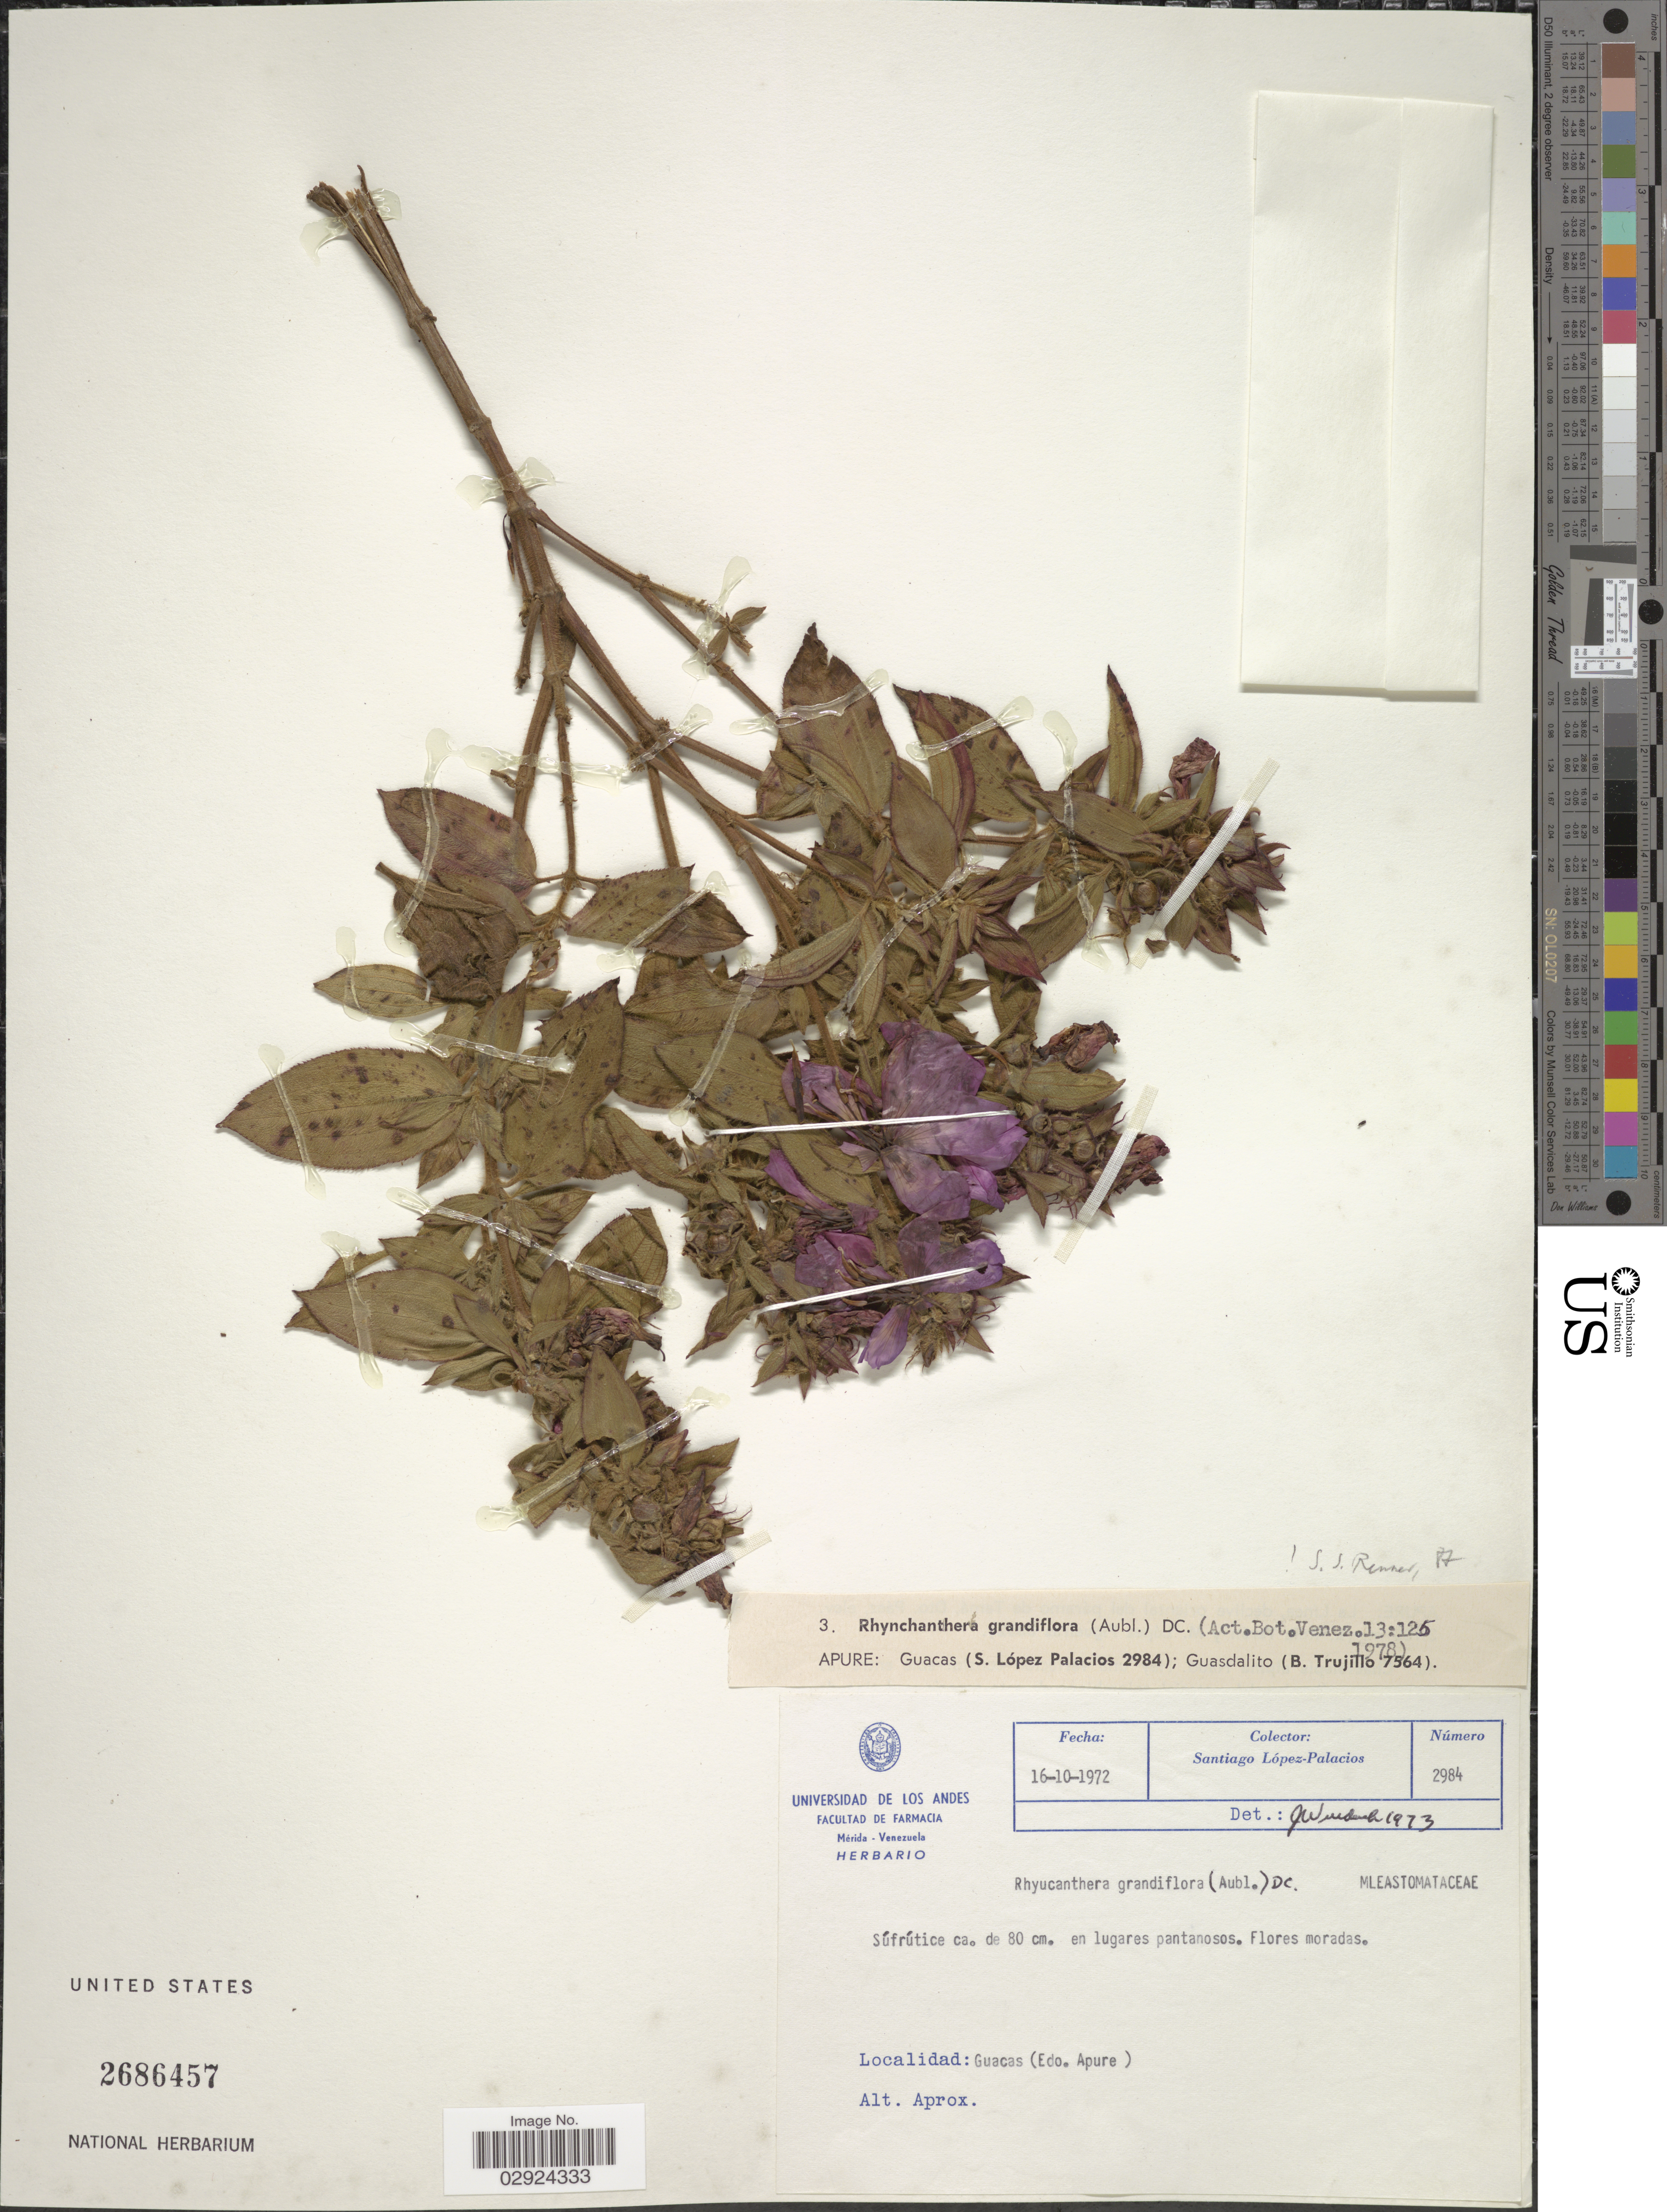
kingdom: Plantae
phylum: Tracheophyta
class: Magnoliopsida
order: Myrtales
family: Melastomataceae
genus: Rhynchanthera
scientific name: Rhynchanthera grandiflora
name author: (Aubl.) DC.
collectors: S. López-Palacios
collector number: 2984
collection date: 1972-10-16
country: Venezuela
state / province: Apure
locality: Guacas (Edo. Apure).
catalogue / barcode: US 2686457